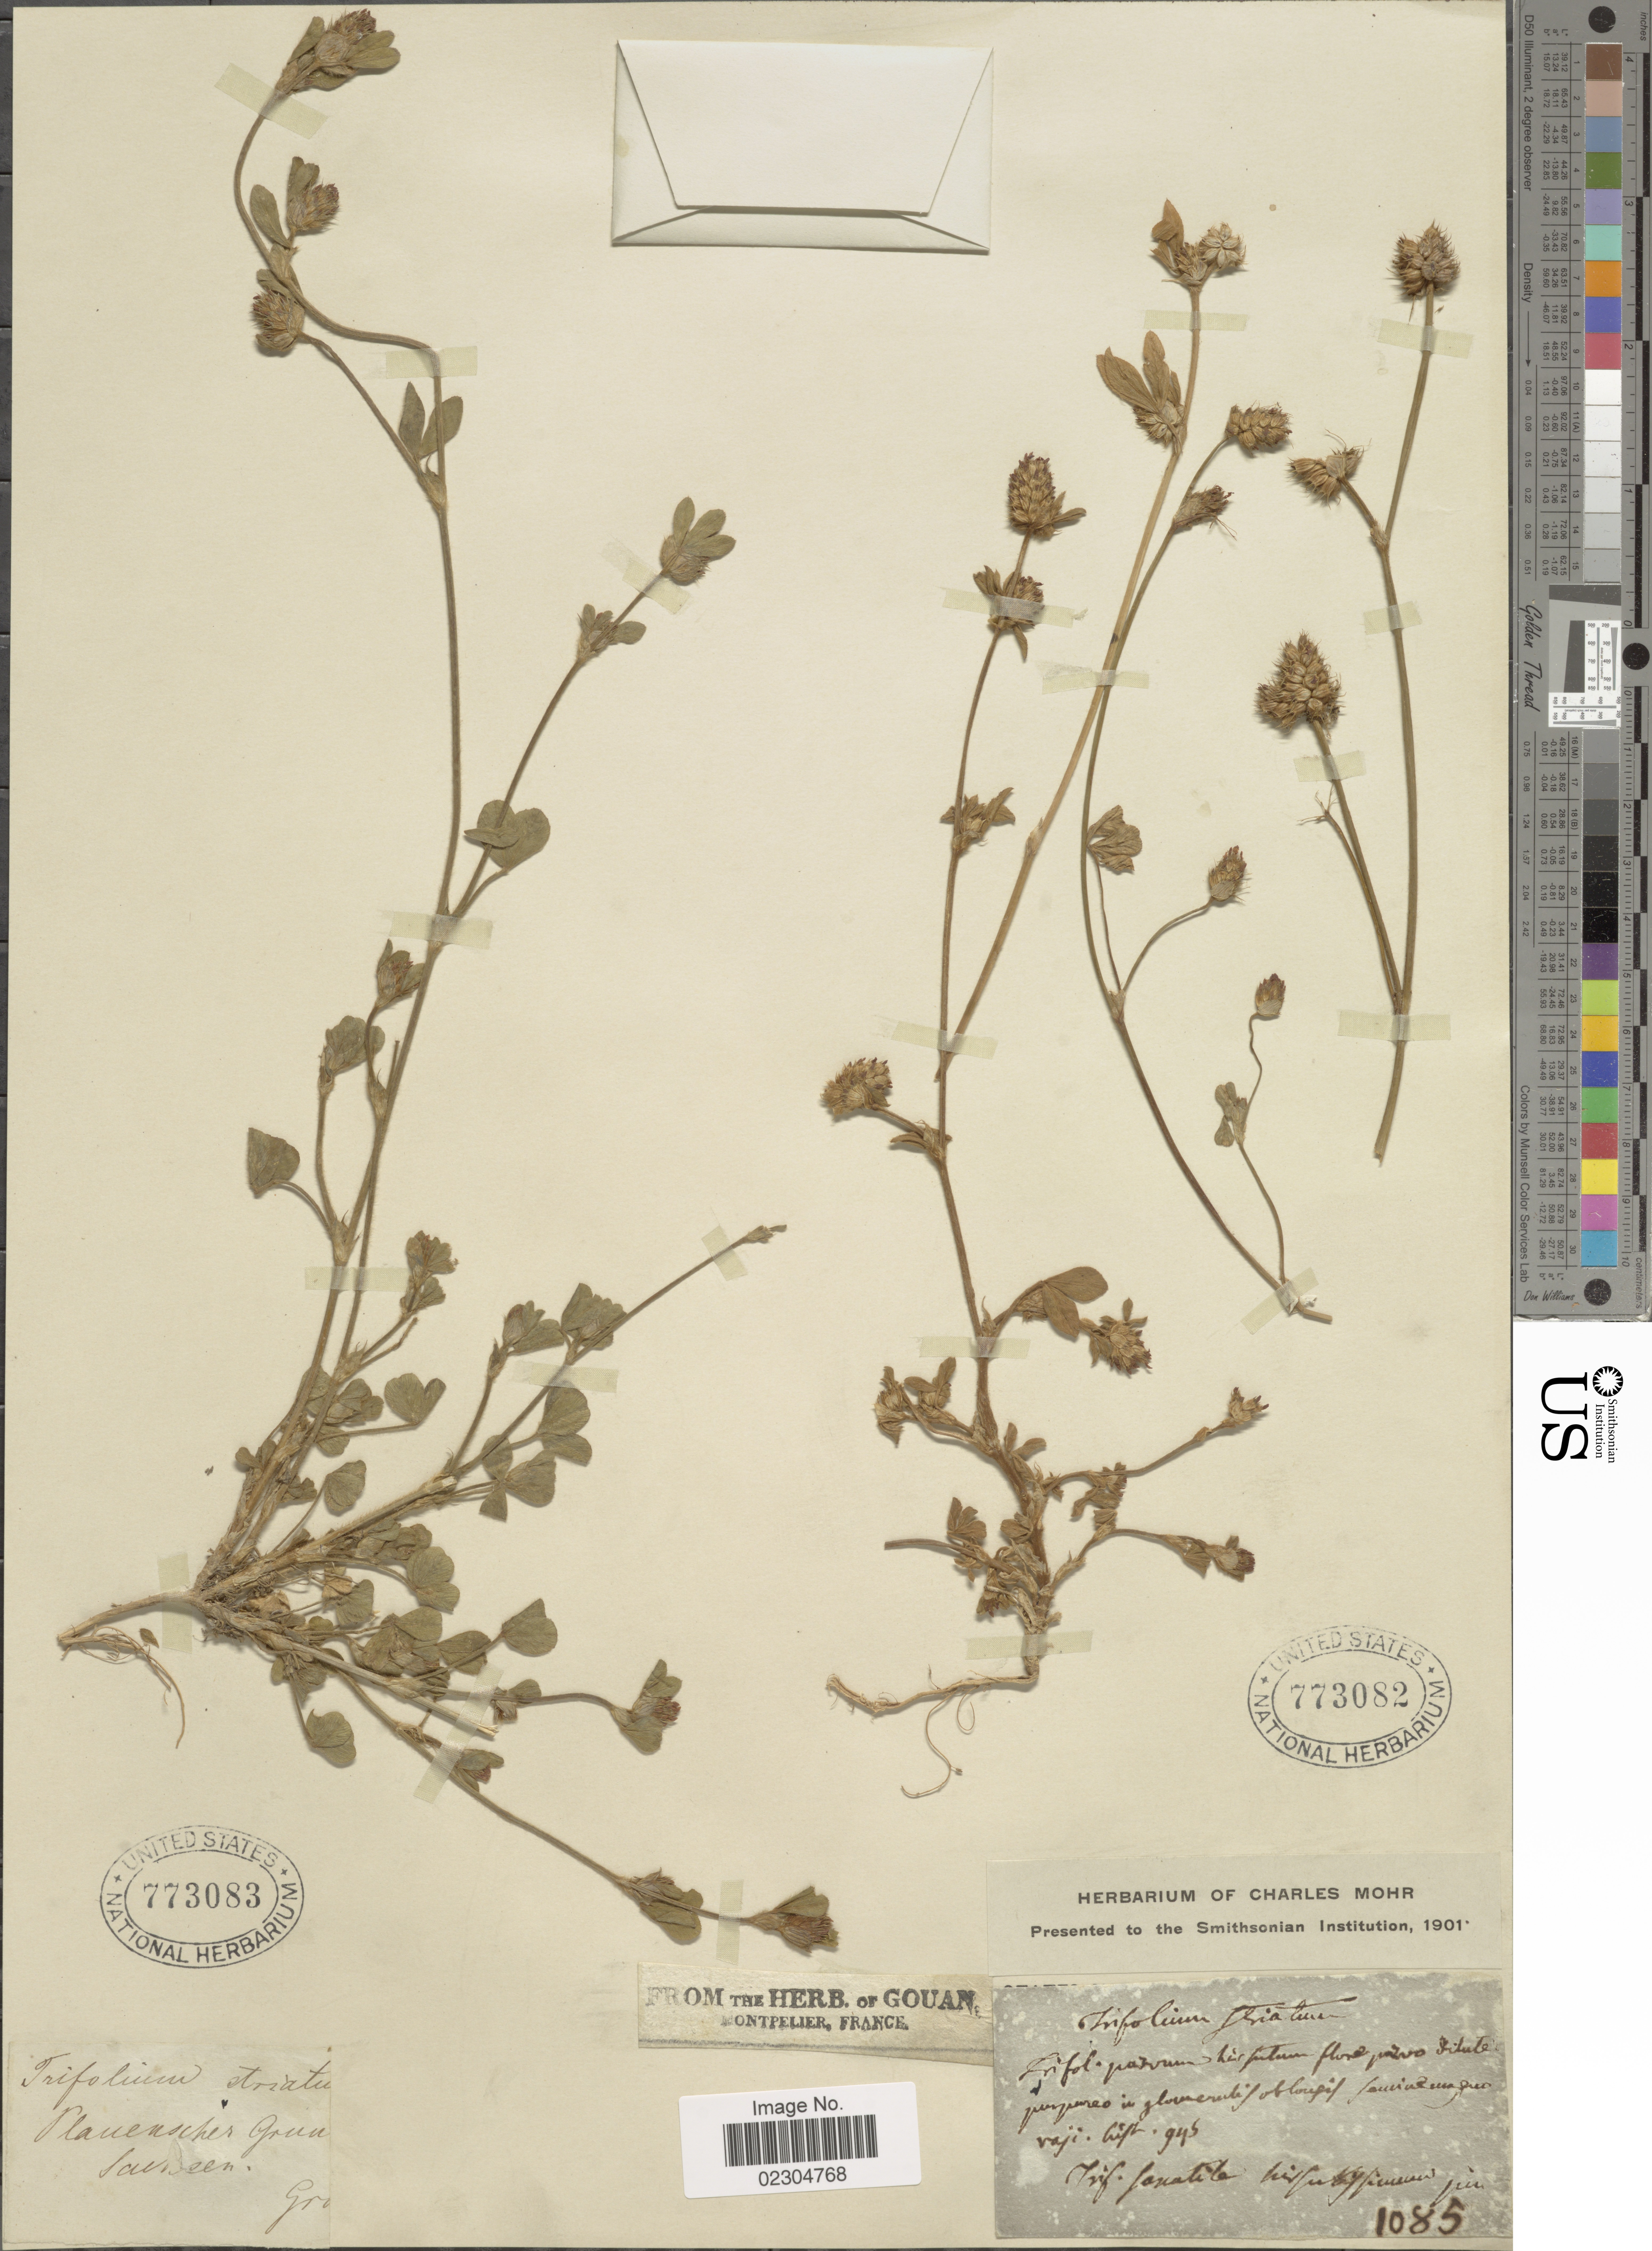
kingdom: Plantae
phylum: Tracheophyta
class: Magnoliopsida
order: Fabales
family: Fabaceae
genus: Trifolium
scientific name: Trifolium striatum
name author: L.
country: Germany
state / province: Sachsen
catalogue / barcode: US 773083-2